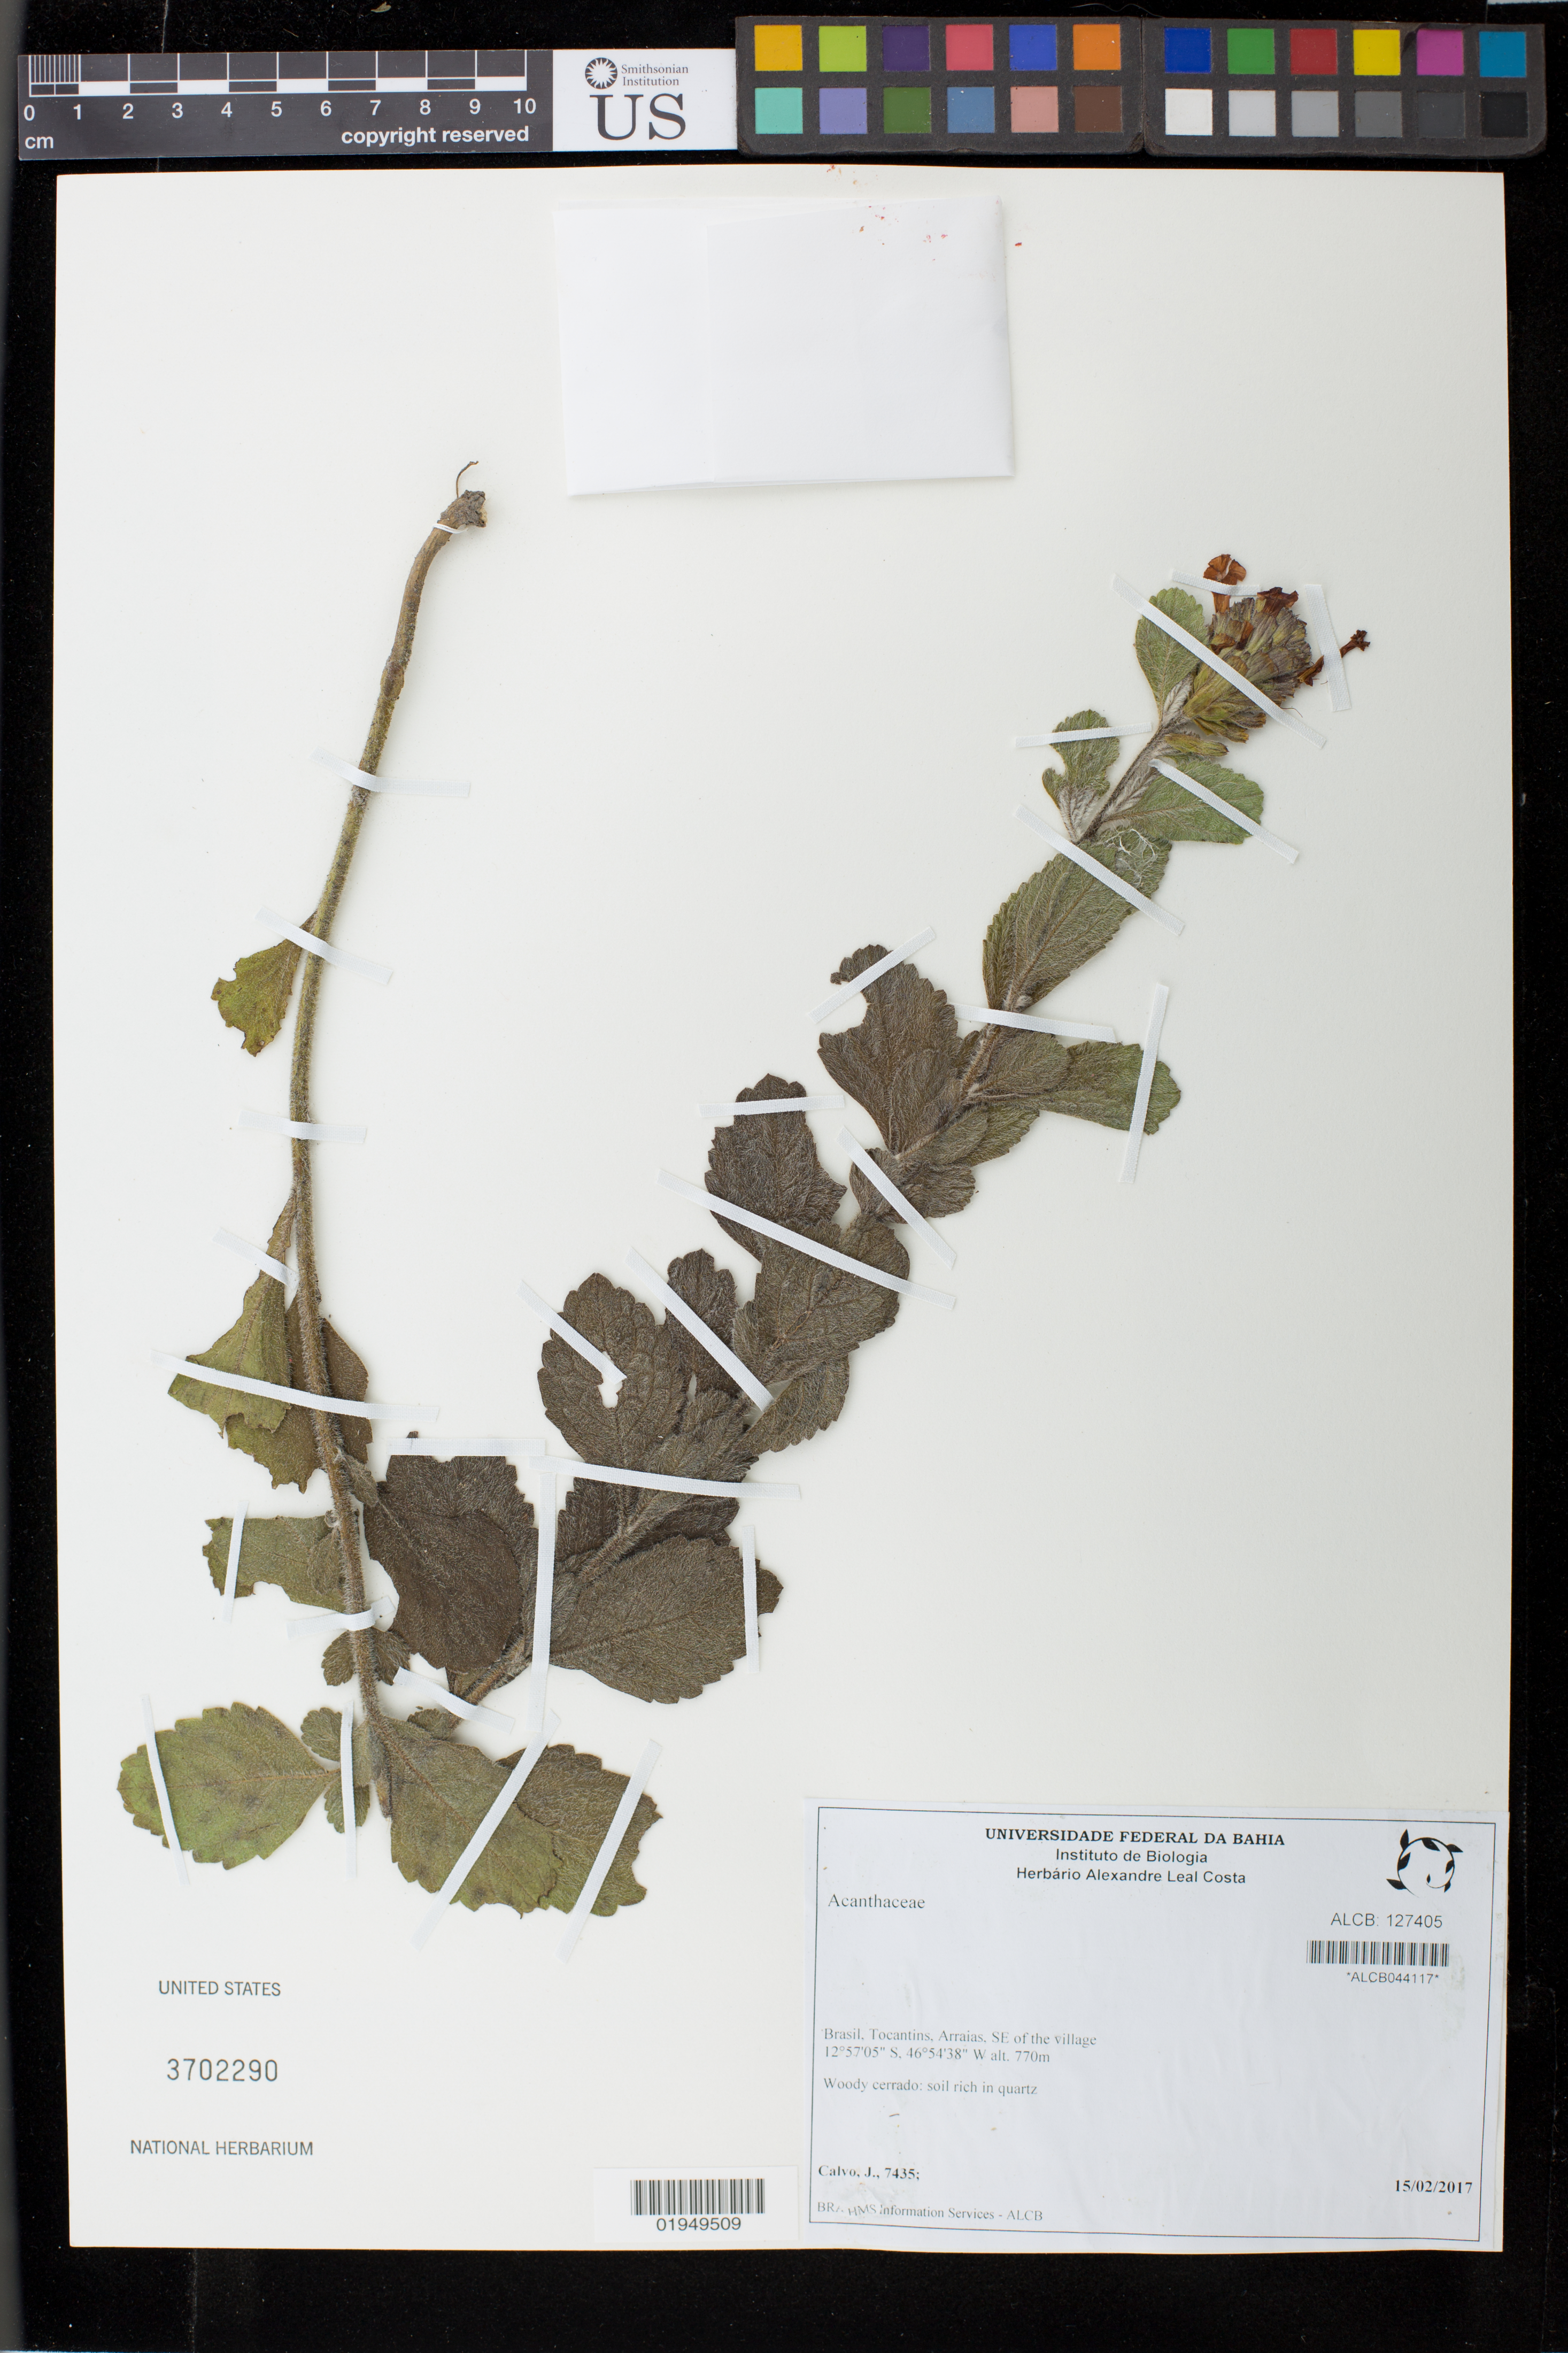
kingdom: Plantae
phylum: Tracheophyta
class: Magnoliopsida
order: Lamiales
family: Acanthaceae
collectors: J. Calvo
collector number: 7435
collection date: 2017-02-15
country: Brazil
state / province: Tocantins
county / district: Arraias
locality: SE of the village.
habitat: Woody cerrado: soil rich in quartz.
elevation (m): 770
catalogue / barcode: US 3702290